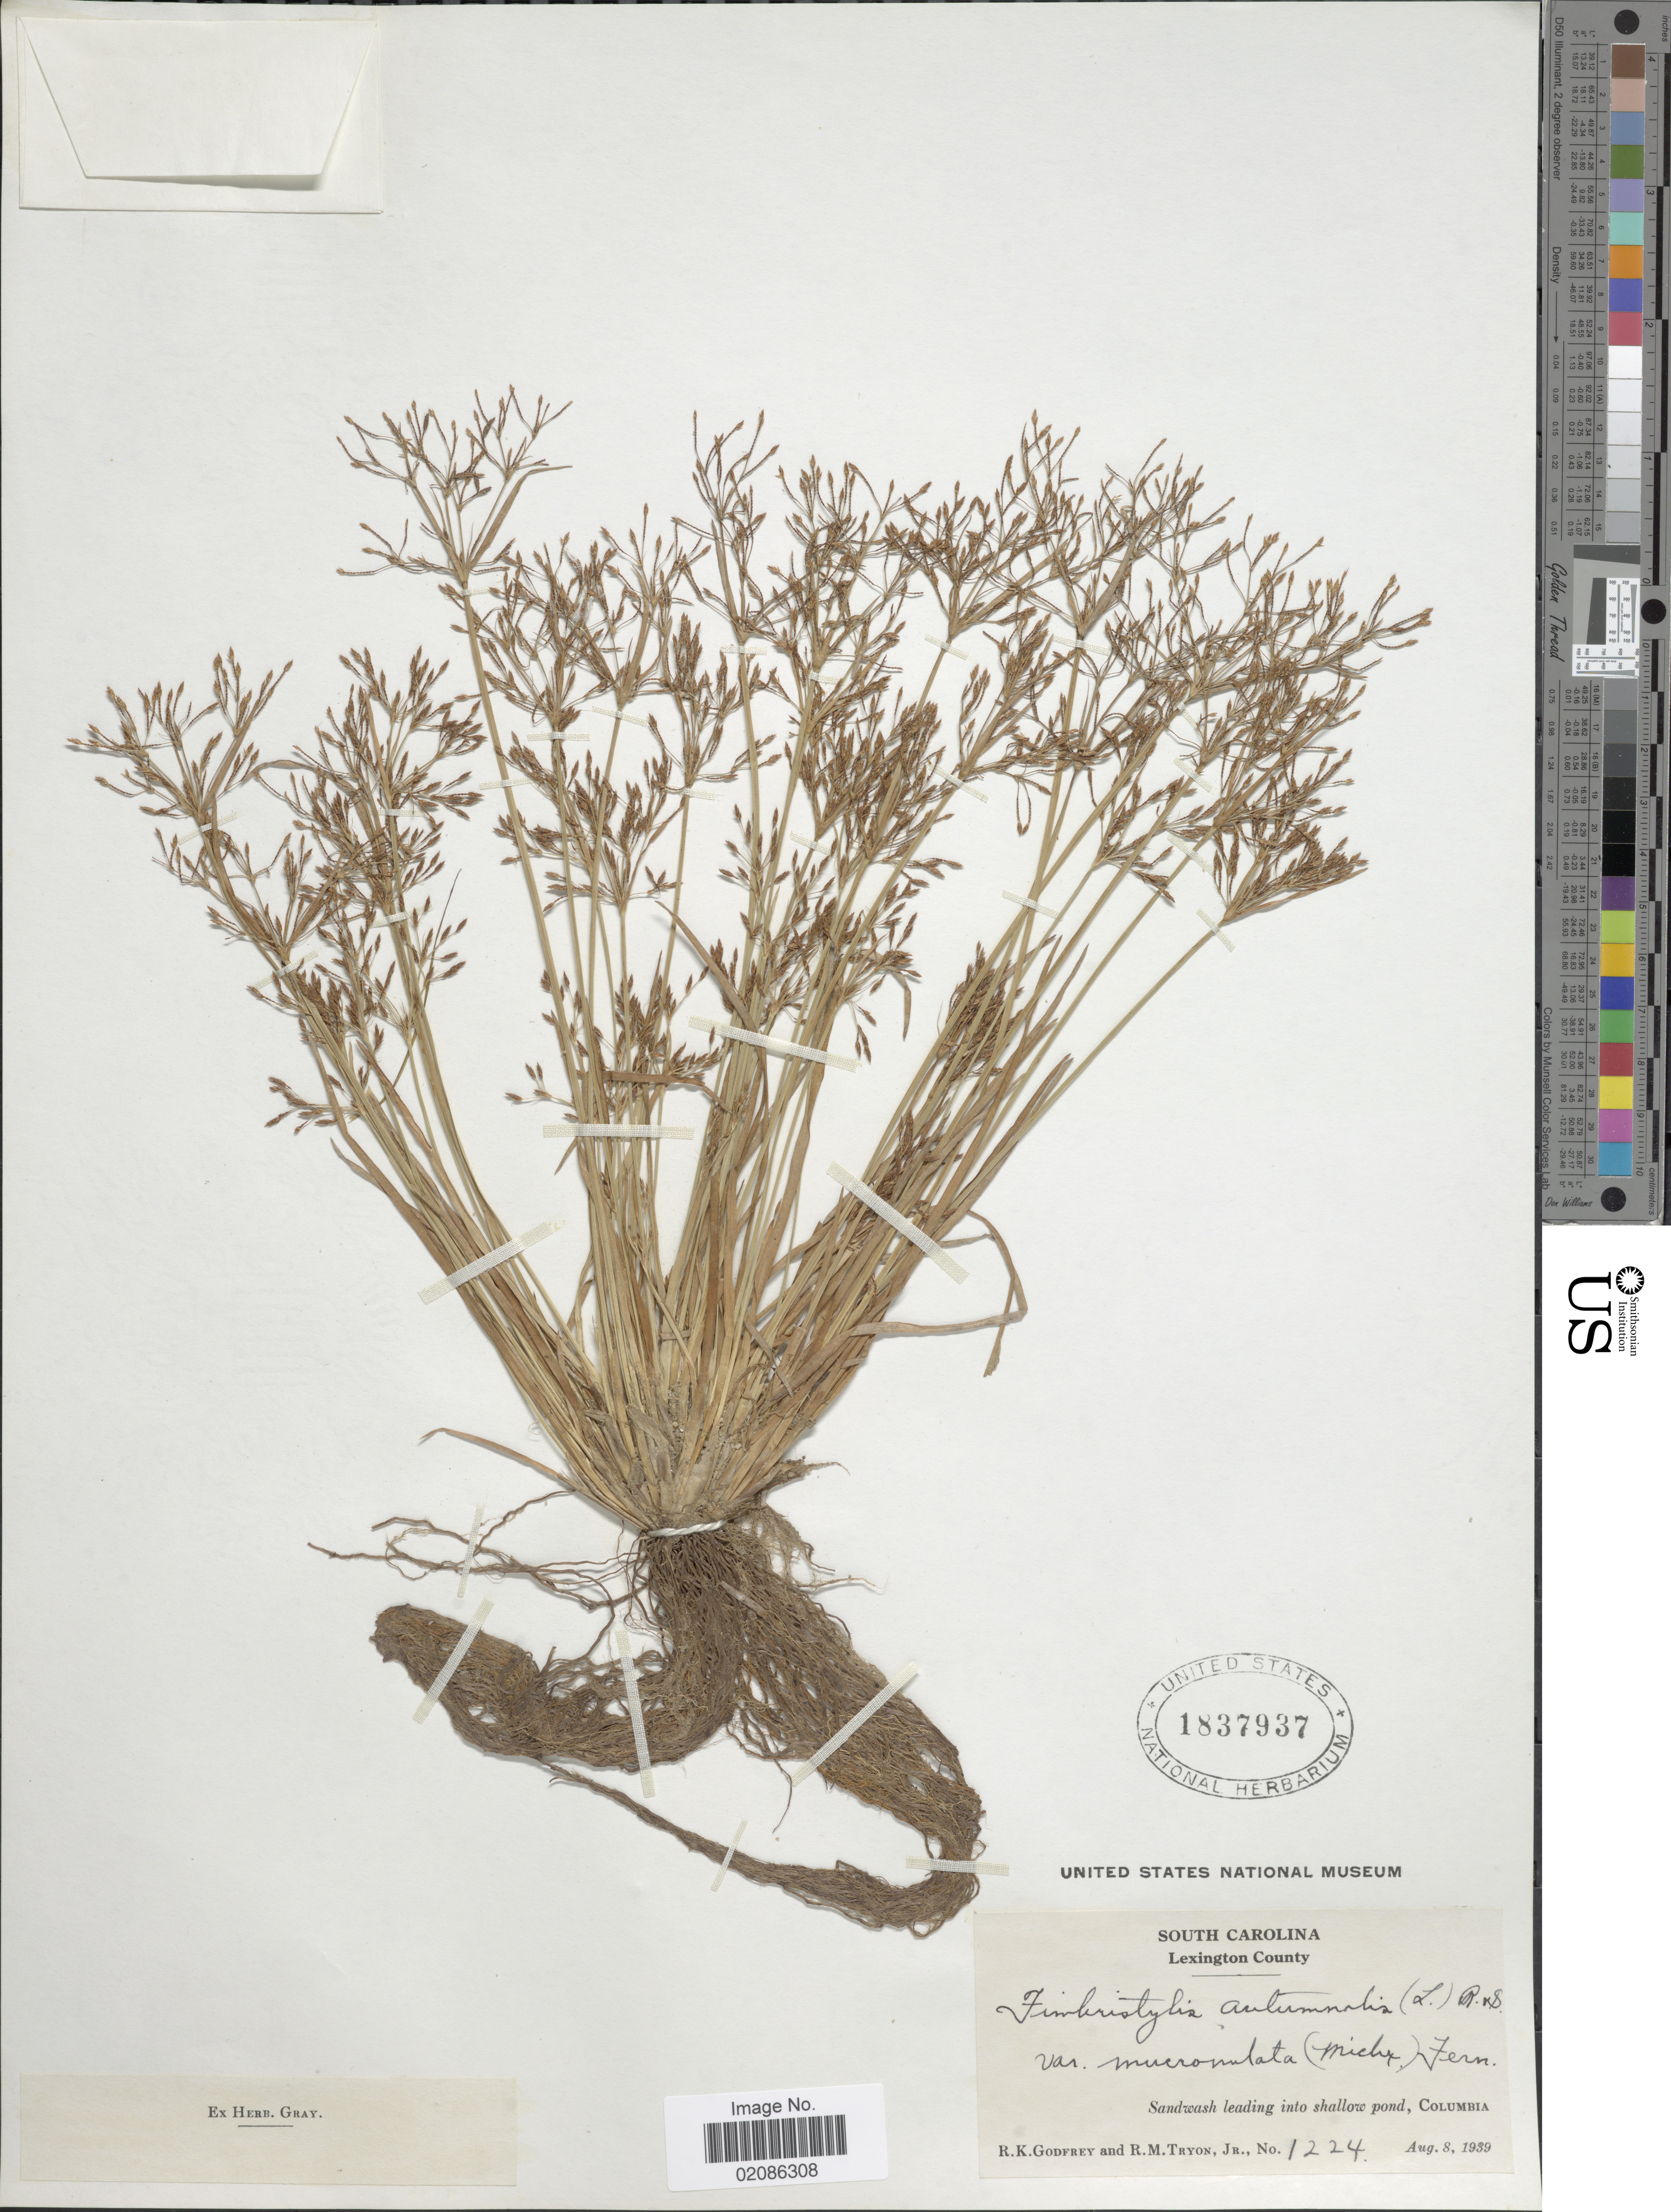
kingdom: Plantae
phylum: Tracheophyta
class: Liliopsida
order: Poales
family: Cyperaceae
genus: Fimbristylis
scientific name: Fimbristylis autumnalis (L.) Roem. & Schult.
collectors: R. K. Godfrey & R. M. Tryon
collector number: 1224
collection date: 1939-08-08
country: United States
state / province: South Carolina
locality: Lexington County, Sandwash leading into shallow pond, Columbia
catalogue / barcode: US 1837937